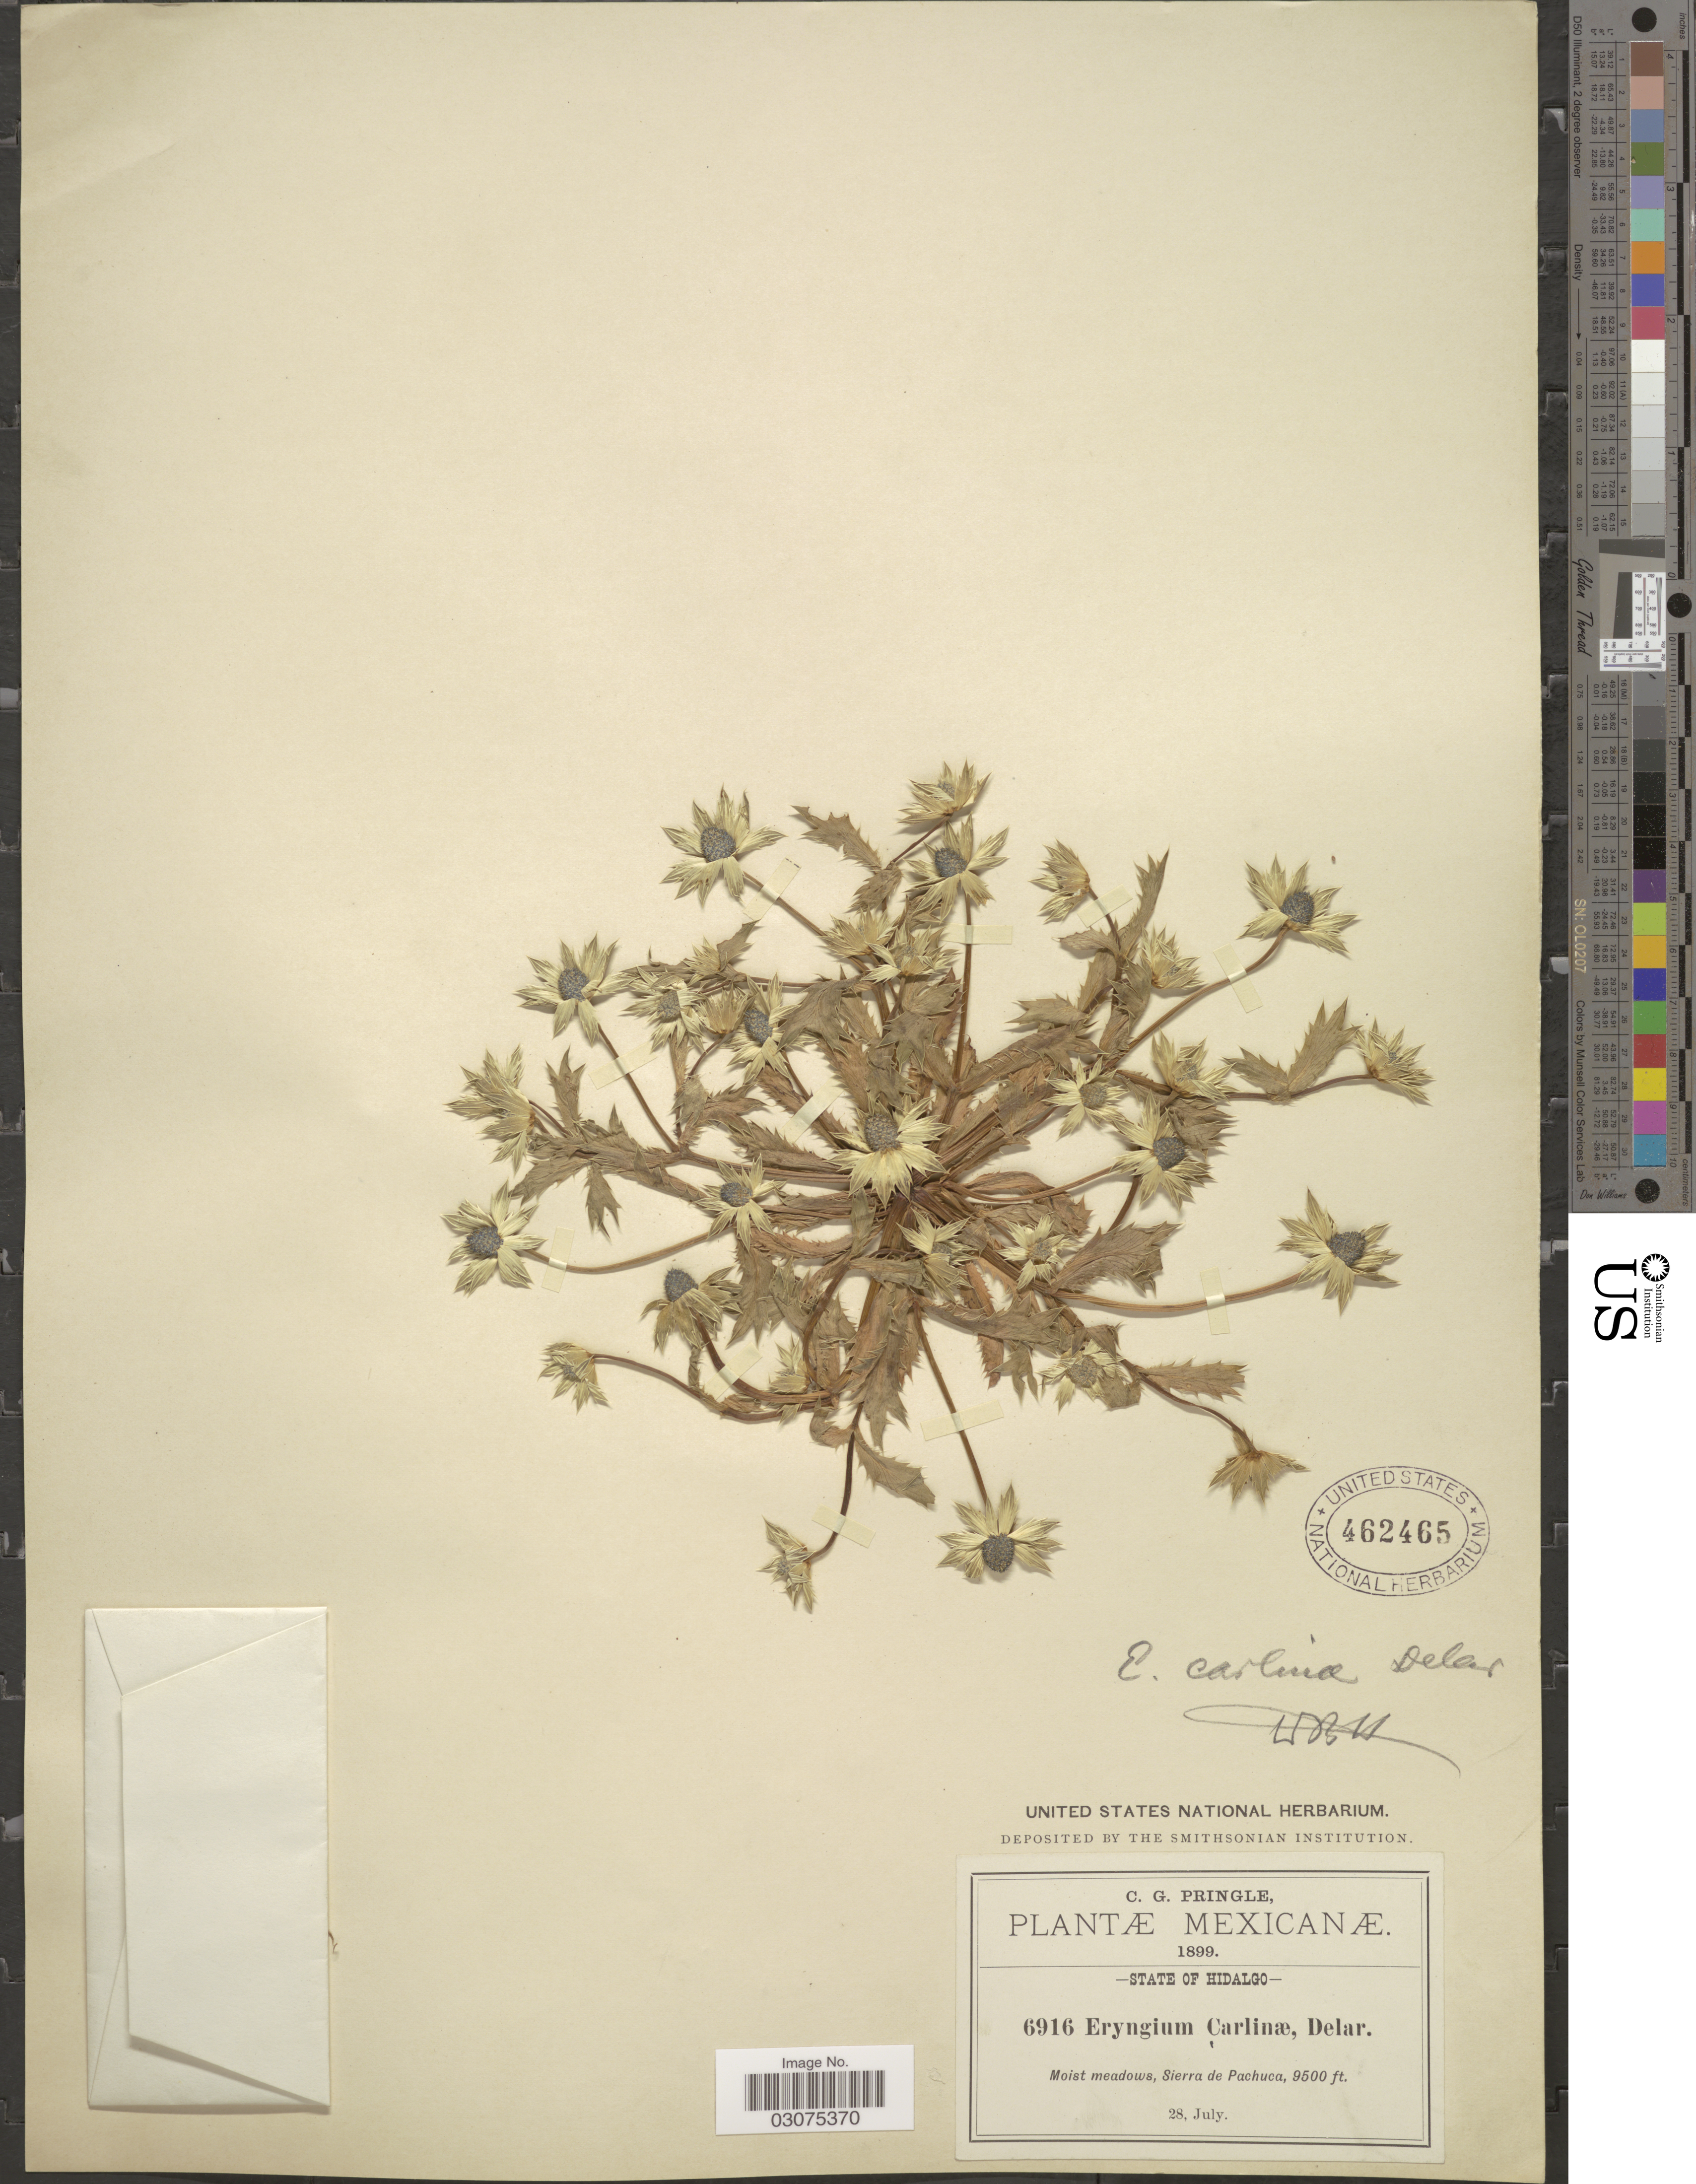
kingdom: Plantae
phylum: Tracheophyta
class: Magnoliopsida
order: Apiales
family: Apiaceae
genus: Eryngium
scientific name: Eryngium carlinae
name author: F. Delaroche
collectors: C. G. Pringle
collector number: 6916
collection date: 1899-07-28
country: Mexico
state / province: Hidalgo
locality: Sierra de Pachuca.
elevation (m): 2896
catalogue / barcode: US 462465